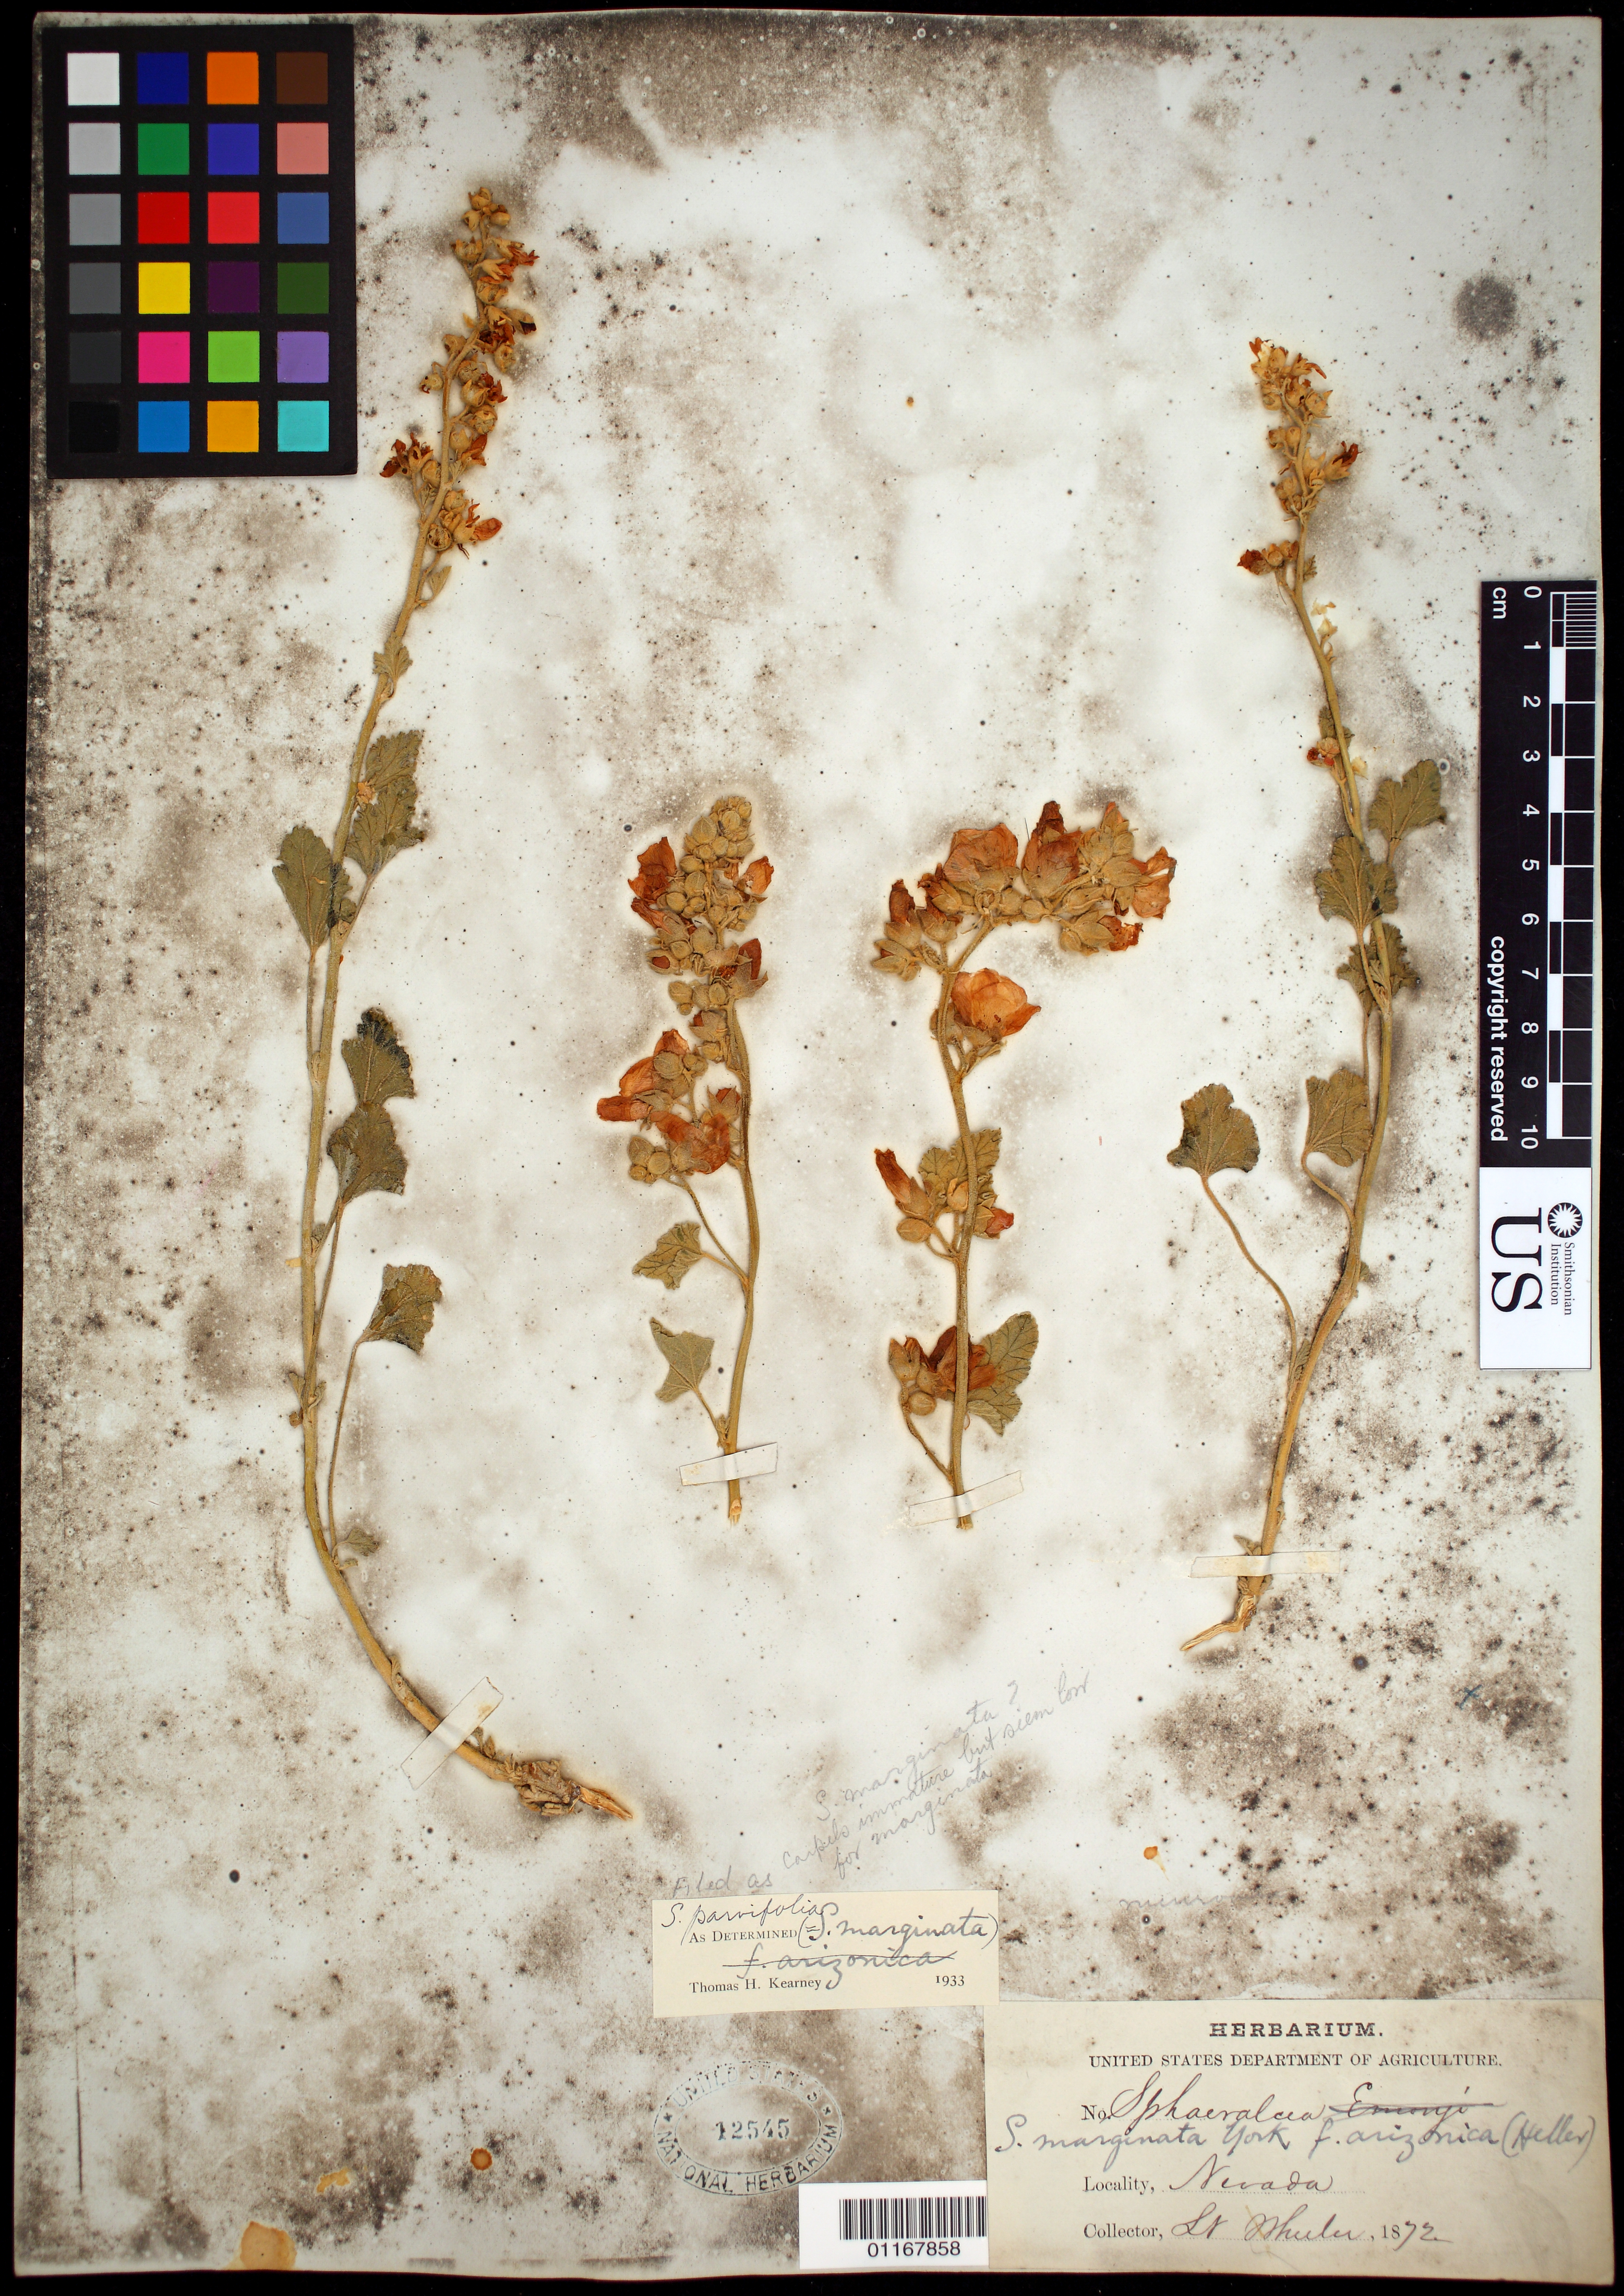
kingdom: Plantae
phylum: Tracheophyta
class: Magnoliopsida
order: Malvales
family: Malvaceae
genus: Sphaeralcea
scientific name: Sphaeralcea parvifolia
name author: A. Nelson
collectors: -- Wheeler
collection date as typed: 1872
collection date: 1872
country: United States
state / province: Nevada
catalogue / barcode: US 12545